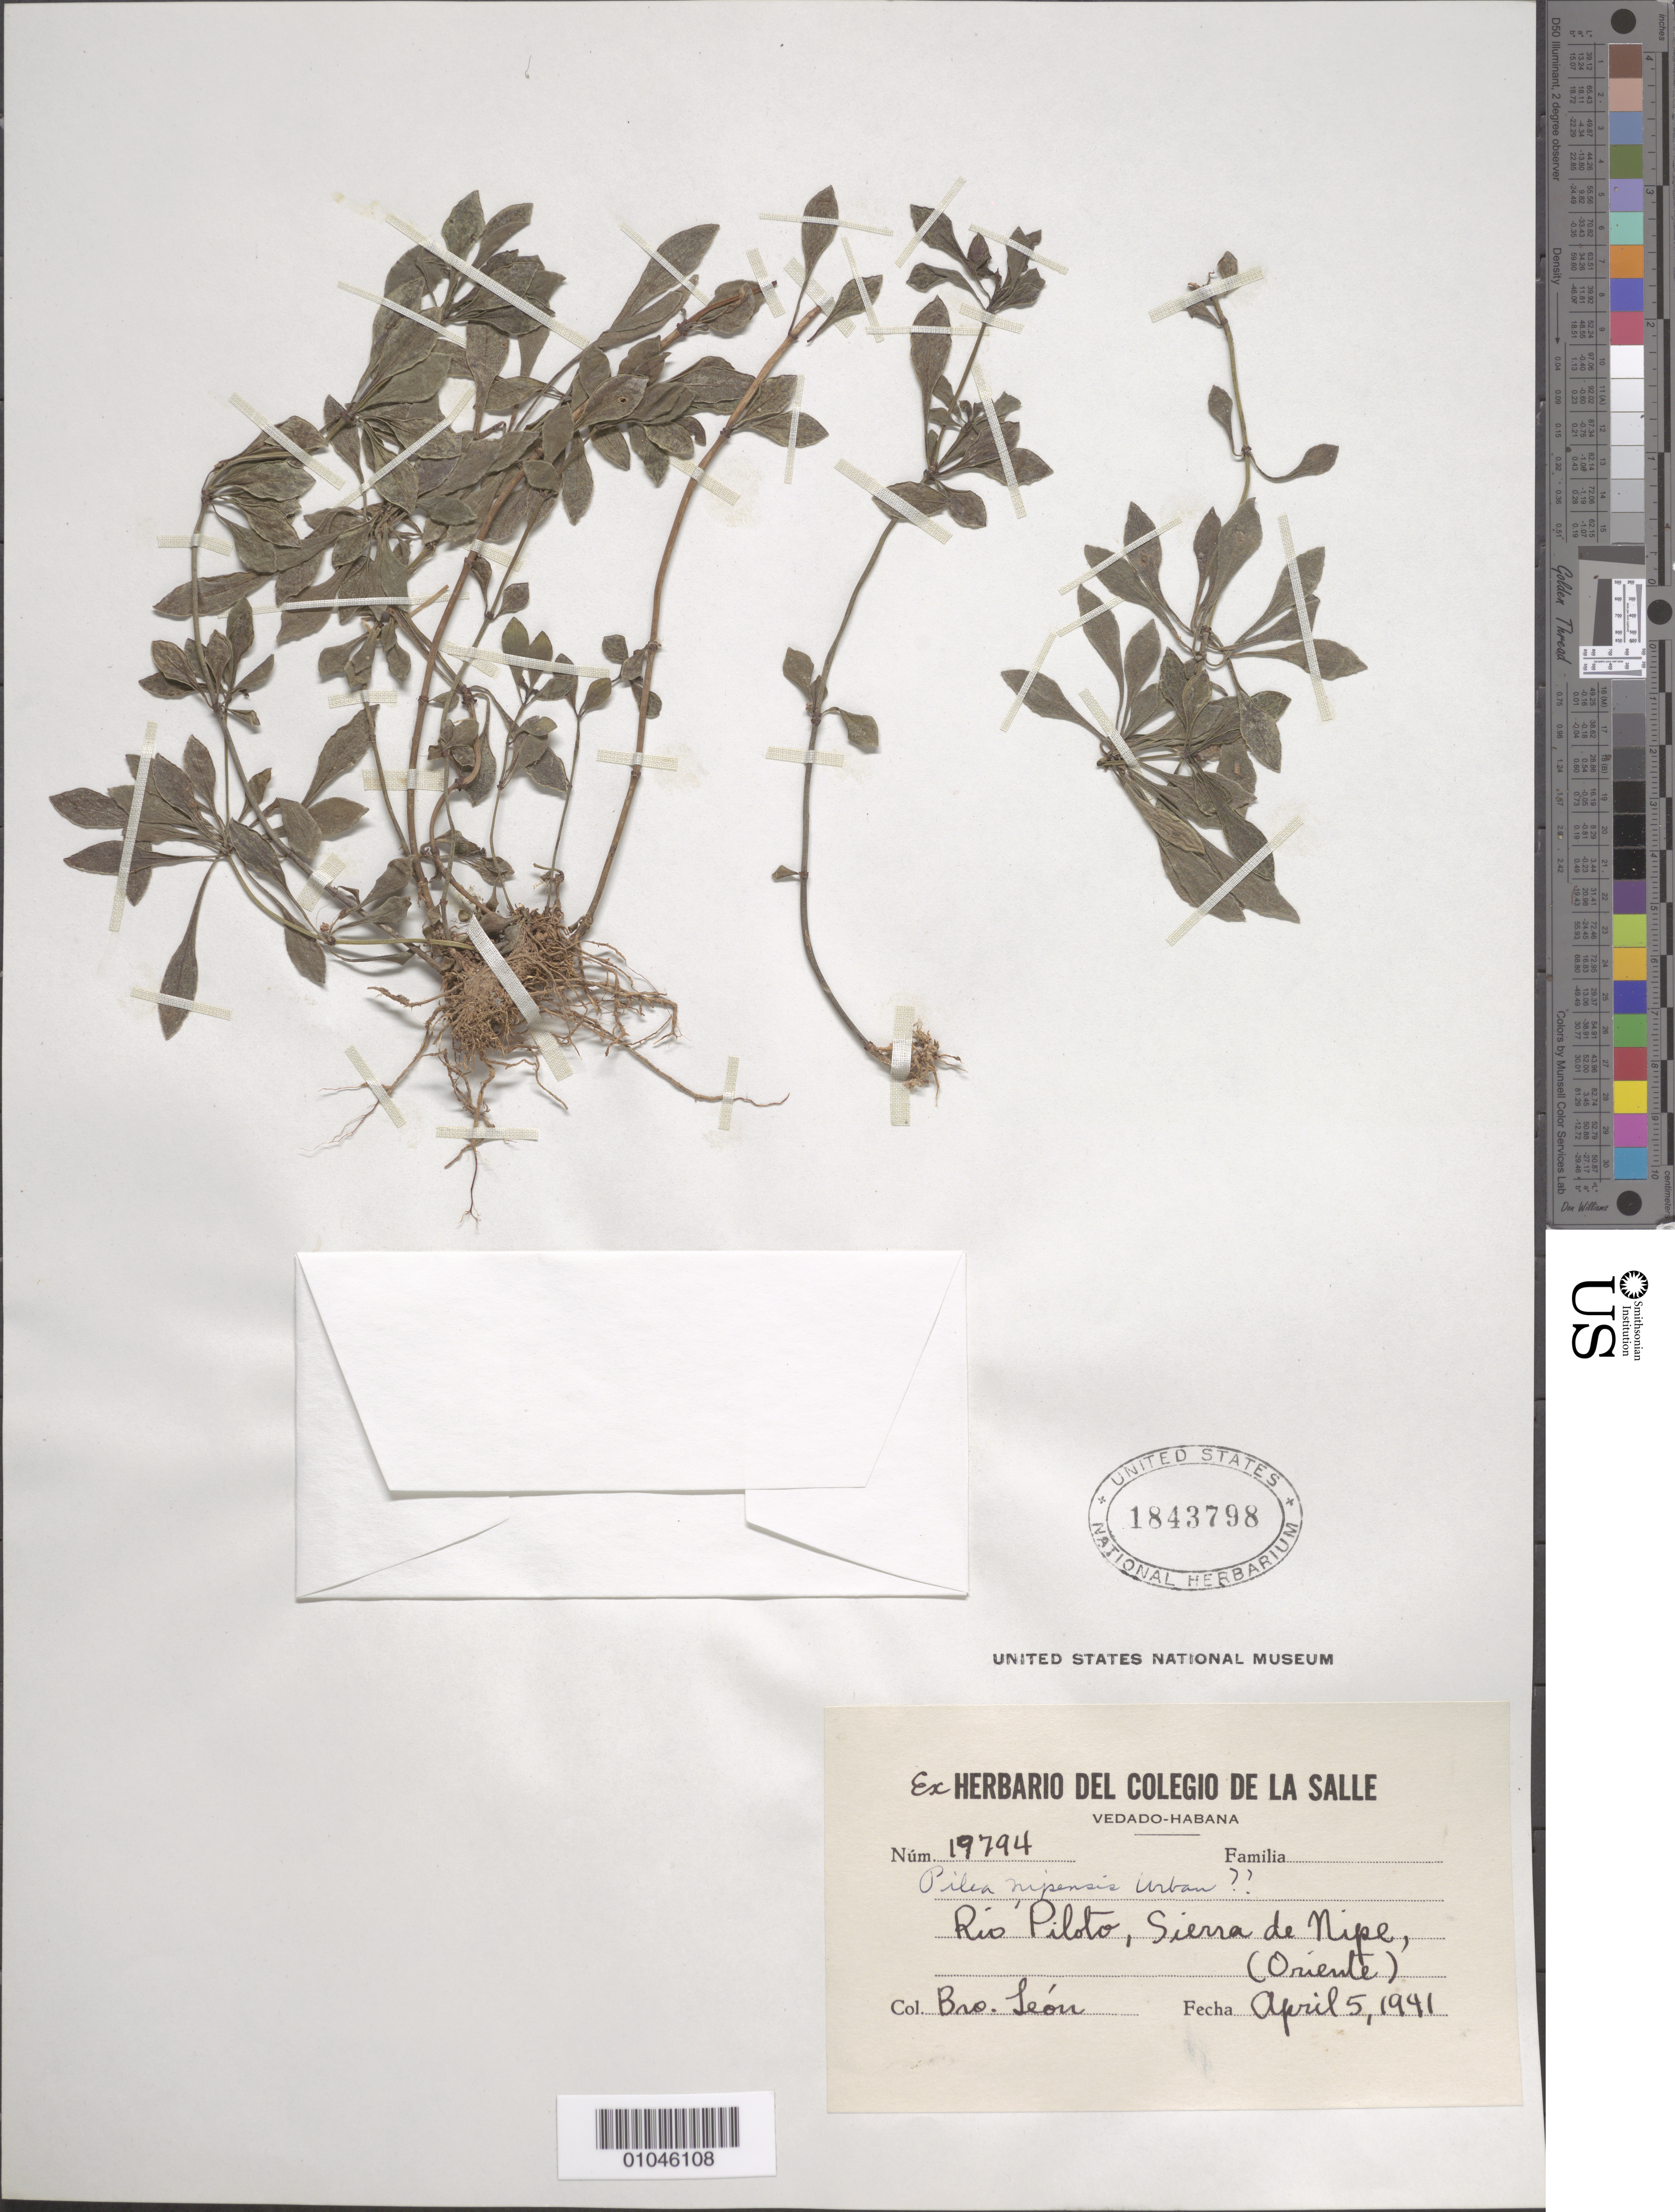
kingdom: Plantae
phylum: Tracheophyta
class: Magnoliopsida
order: Rosales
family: Urticaceae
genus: Pilea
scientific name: Pilea nipensis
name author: Urb.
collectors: Bro. León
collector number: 19794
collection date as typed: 05 Apr 1941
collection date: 1941-04-05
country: Cuba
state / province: Holguín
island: Cuba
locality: Rio Piloto, Sierra de Nipe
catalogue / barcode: US 1843798